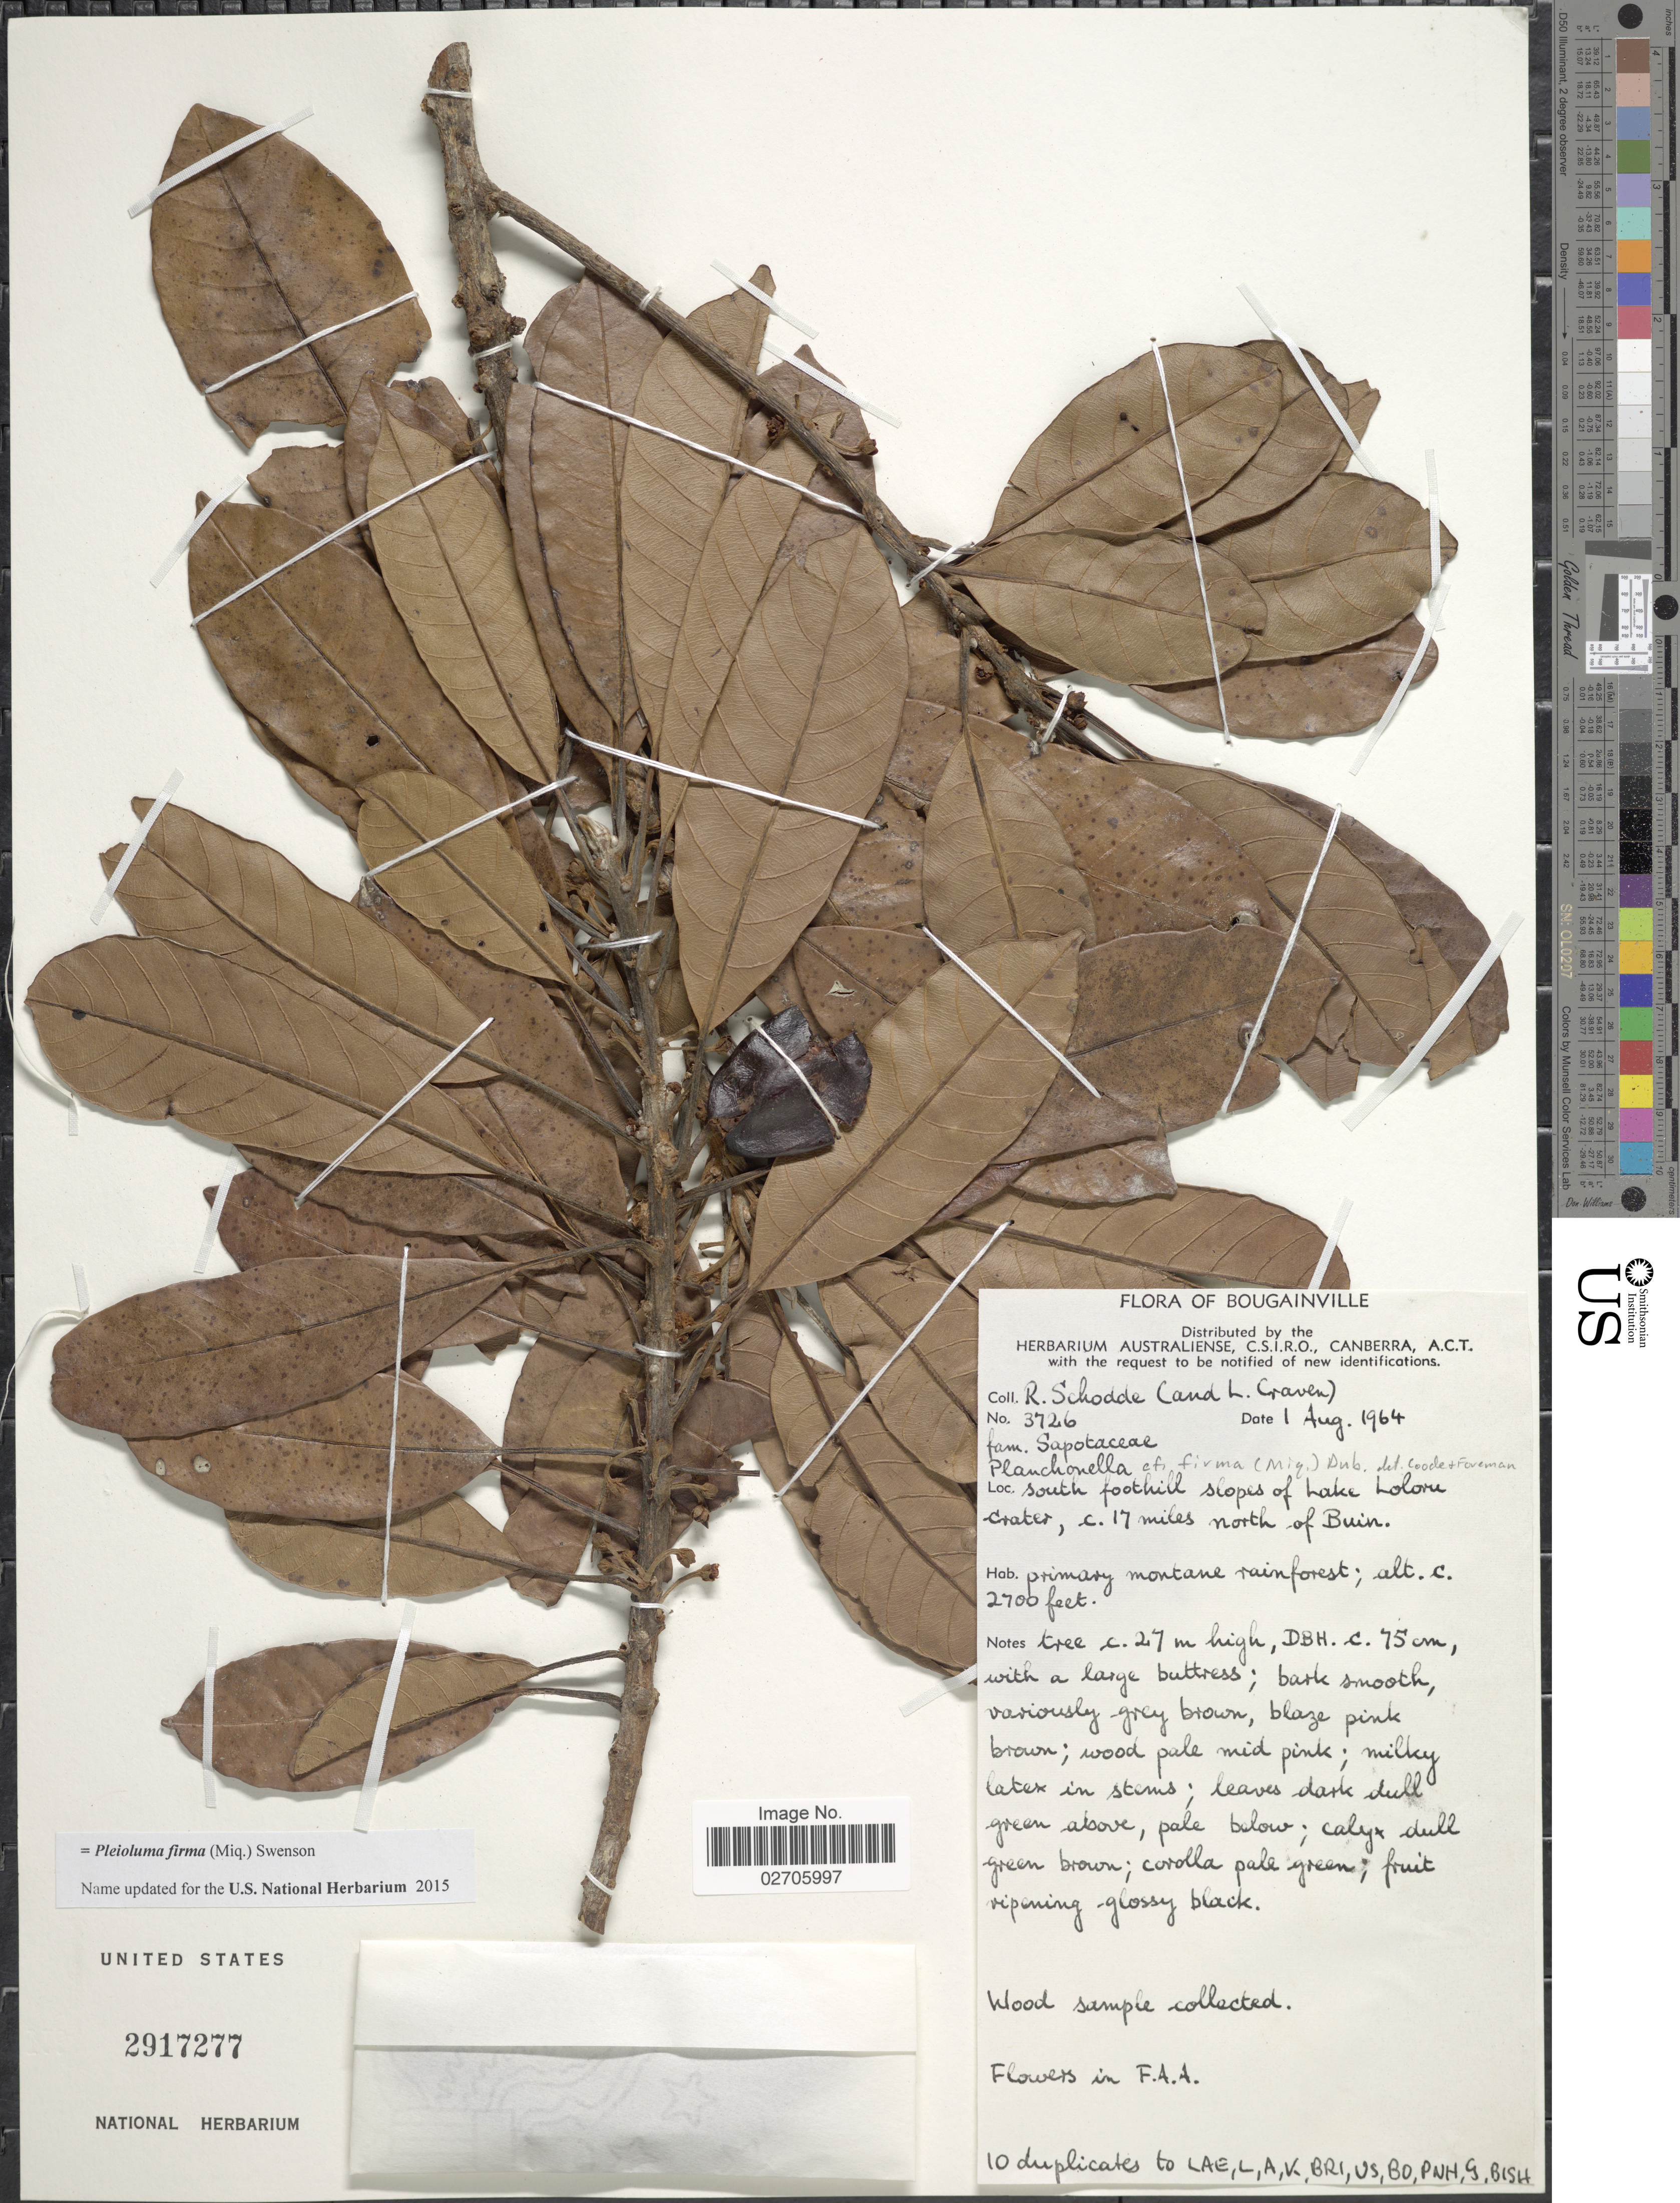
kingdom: Plantae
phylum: Tracheophyta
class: Magnoliopsida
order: Ericales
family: Sapotaceae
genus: Pleioluma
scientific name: Pleioluma firma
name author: (Miq.) Swenson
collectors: R. Schodde & L. A. Craven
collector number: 3726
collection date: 1964-08-01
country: Papua New Guinea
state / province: Bougainville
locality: South foothill slopes of Lake Lolome [interpreted] Crater, c. 17 miles north of Buin.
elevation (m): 823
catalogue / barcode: US 2917277